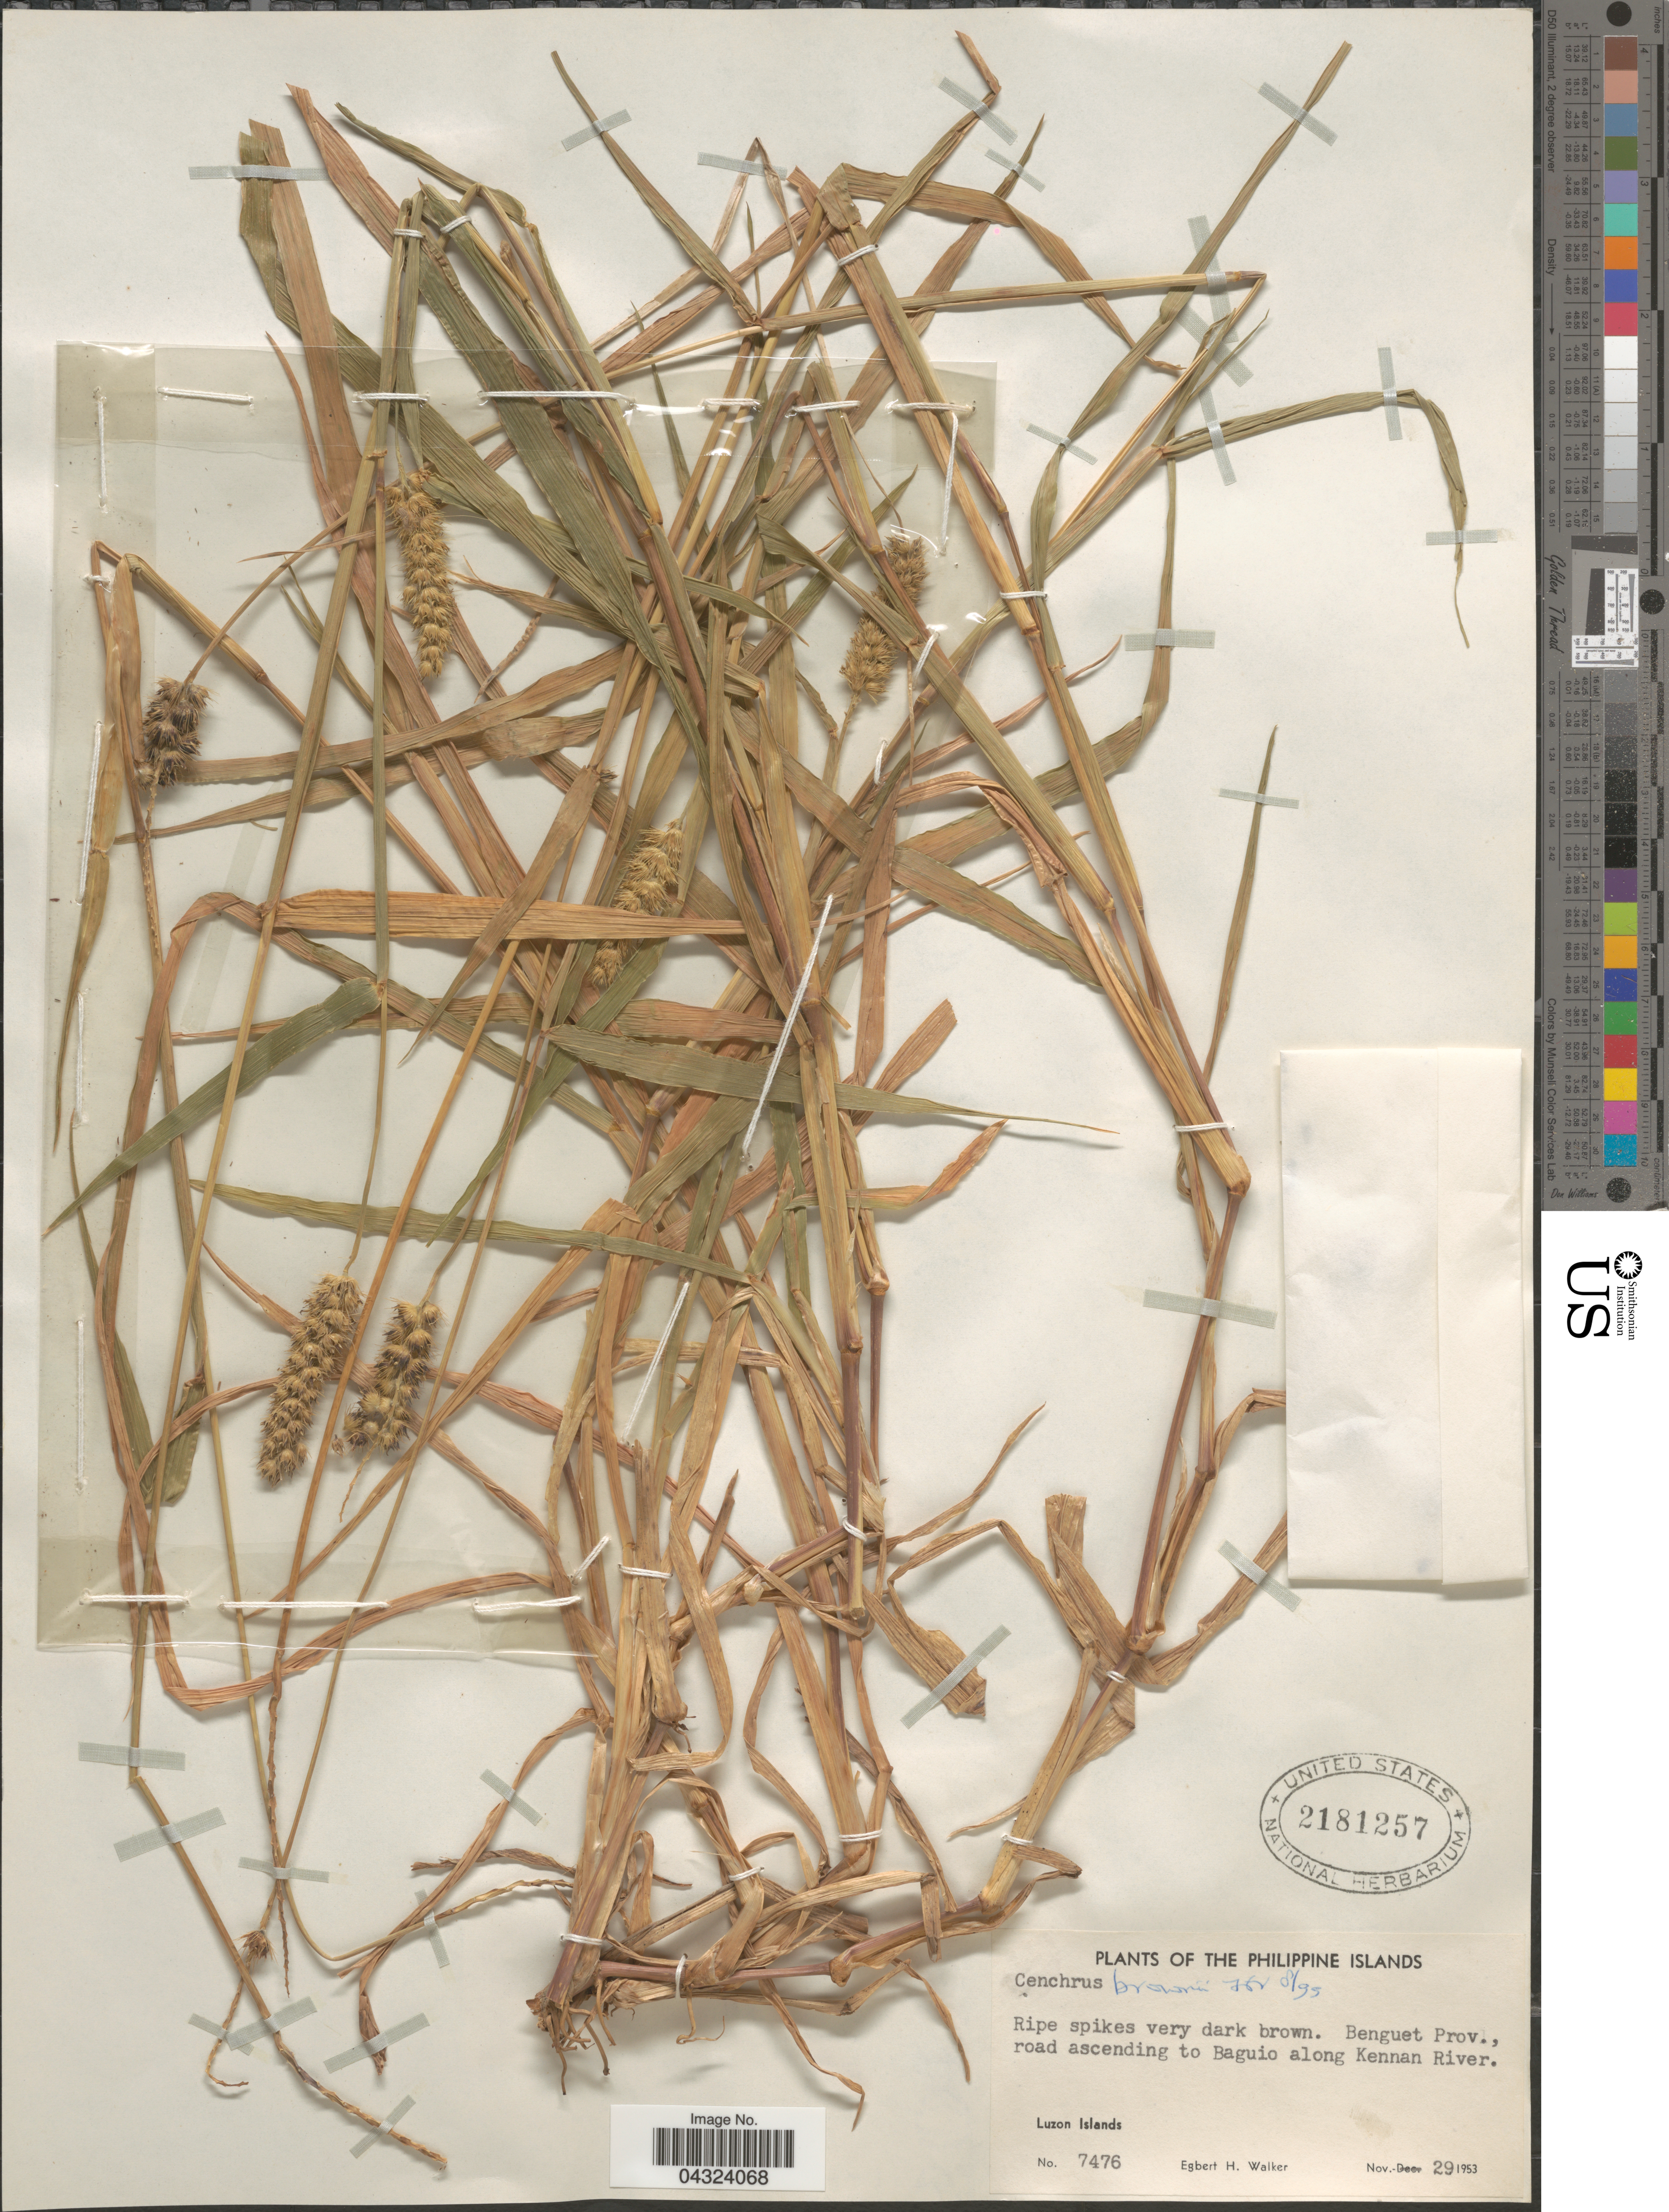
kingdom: Plantae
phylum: Tracheophyta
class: Liliopsida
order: Poales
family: Poaceae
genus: Cenchrus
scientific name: Cenchrus brownii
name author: Roem. & Schult.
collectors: E. H. Walker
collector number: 7476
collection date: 1953-11-29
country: Philippines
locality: Benguet Prov., road ascending to Baguio along Kennan River. Luzon Islands.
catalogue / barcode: US 2181257